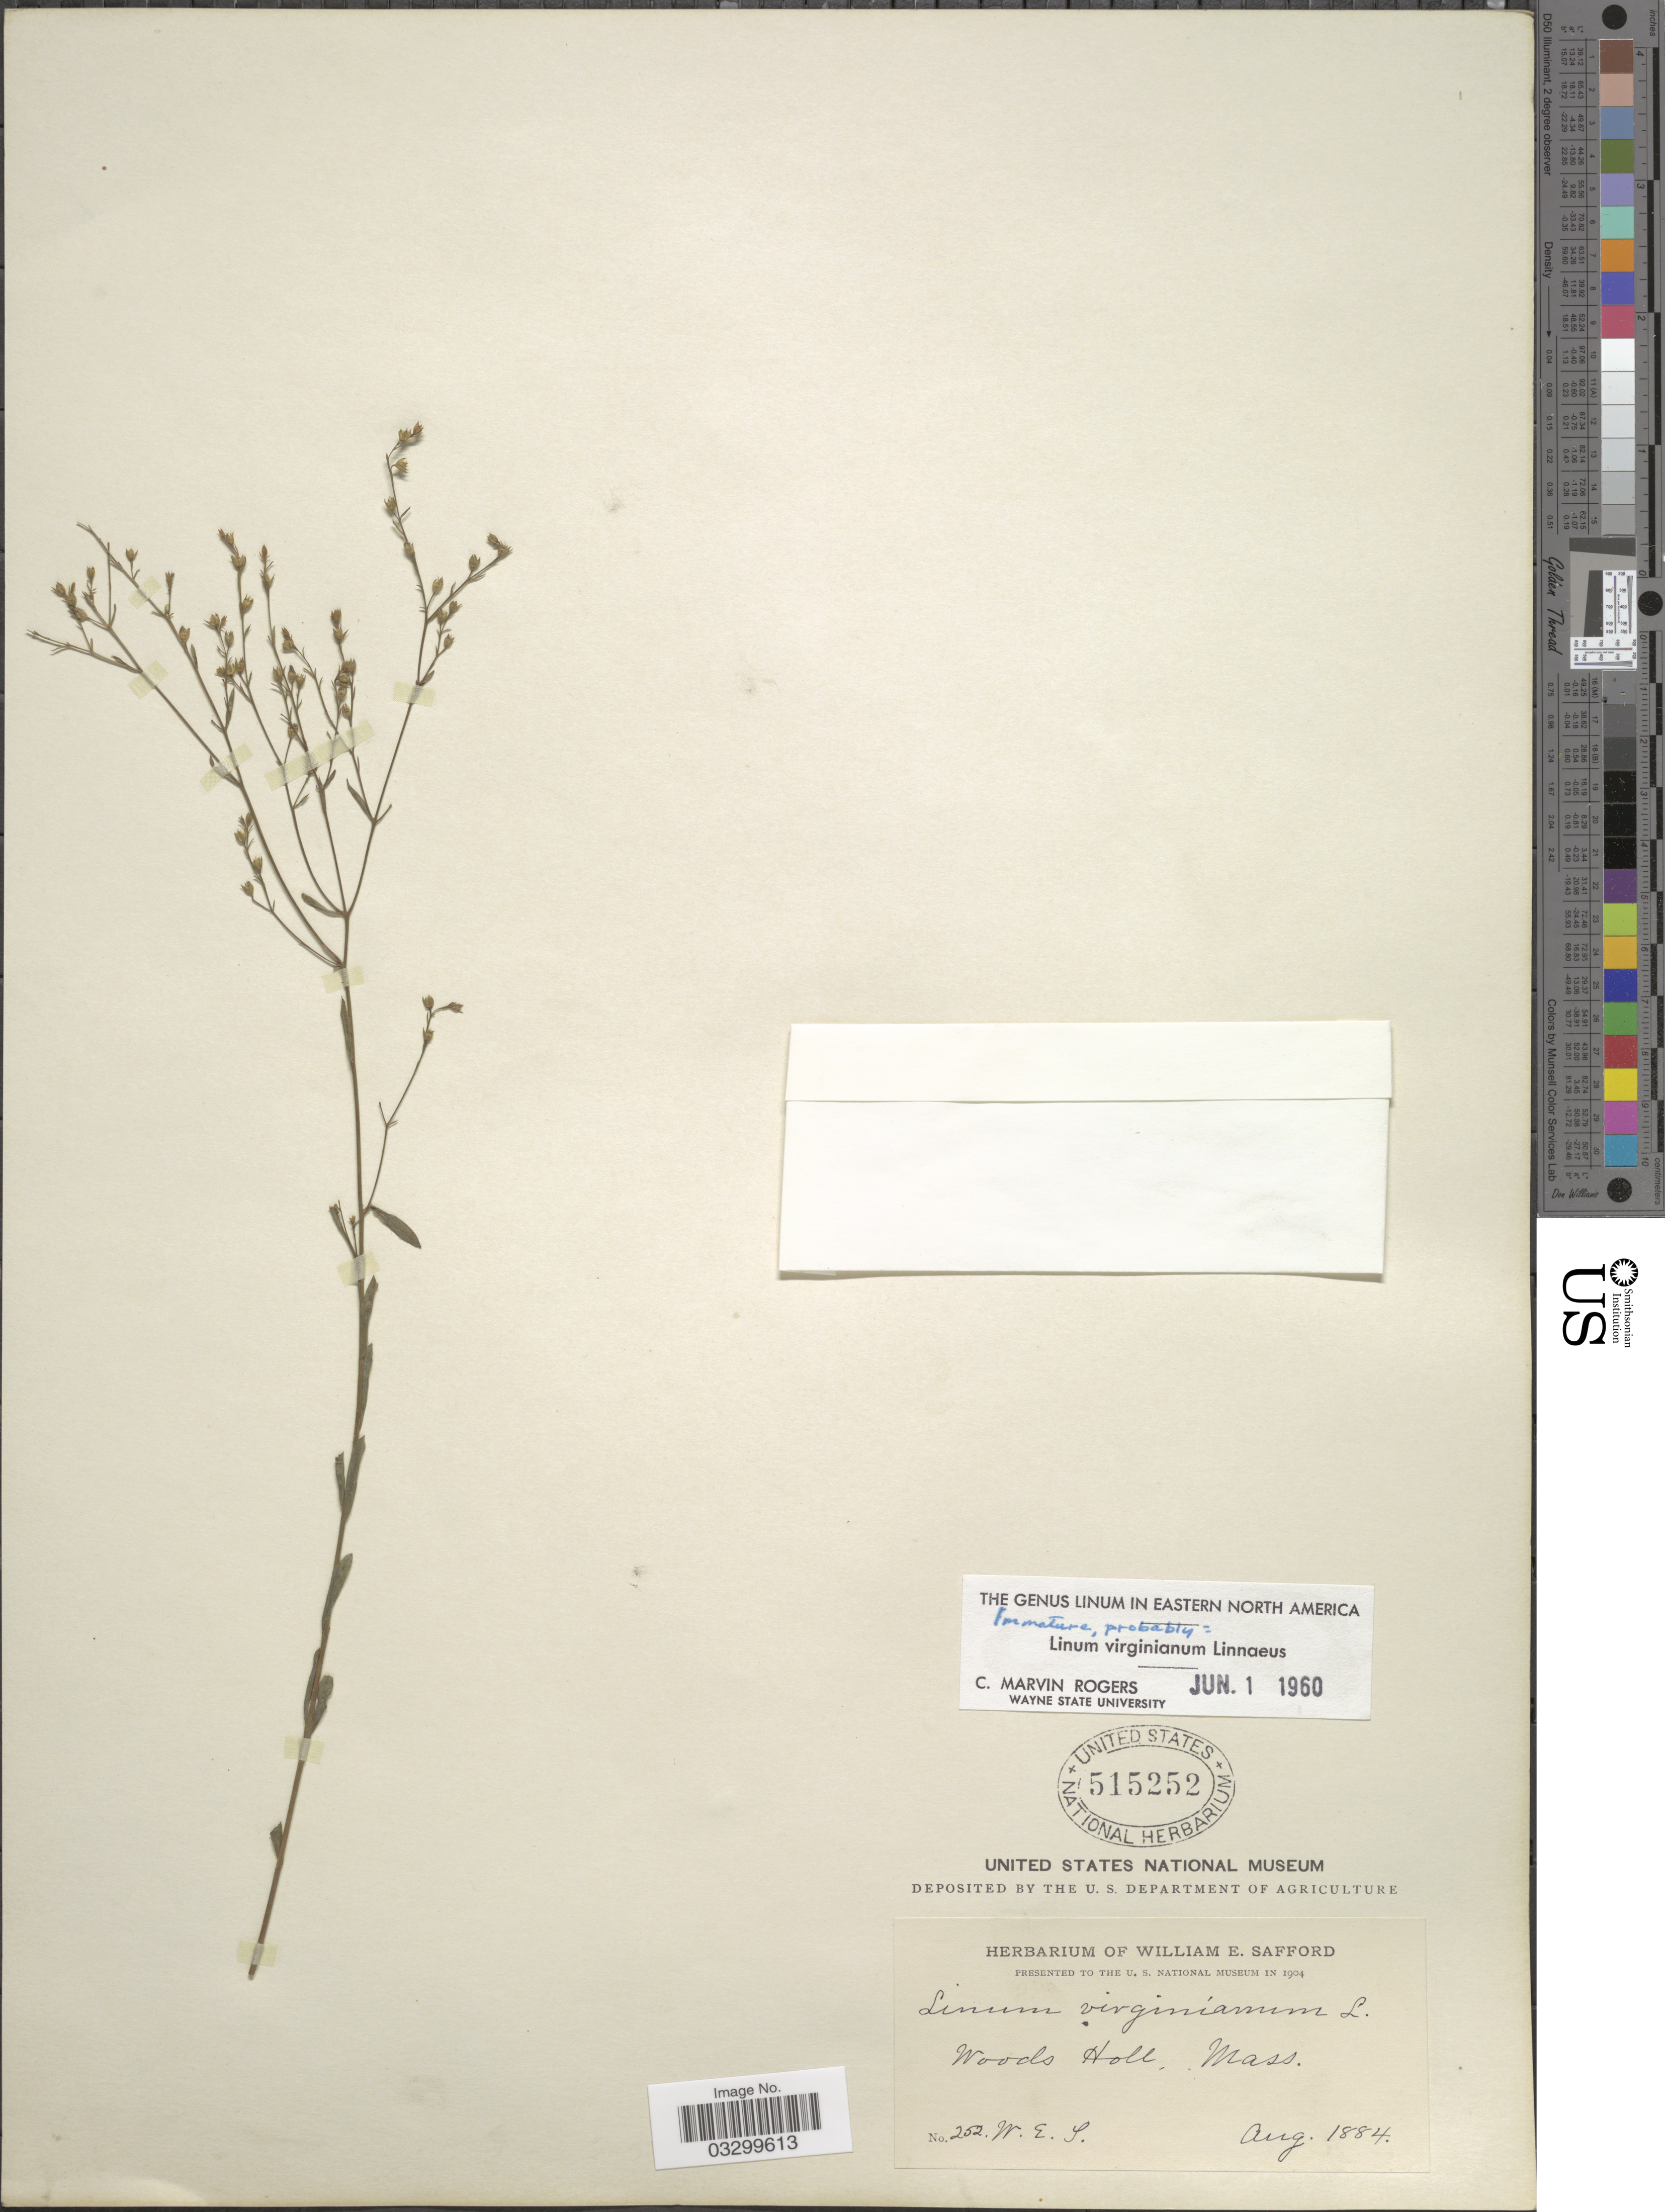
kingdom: Plantae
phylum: Tracheophyta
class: Magnoliopsida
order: Malpighiales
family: Linaceae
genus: Linum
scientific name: Linum virginianum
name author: L.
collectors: W. E. Safford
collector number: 252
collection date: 1884-08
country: United States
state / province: Massachusetts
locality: Woods Holl.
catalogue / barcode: US 515252